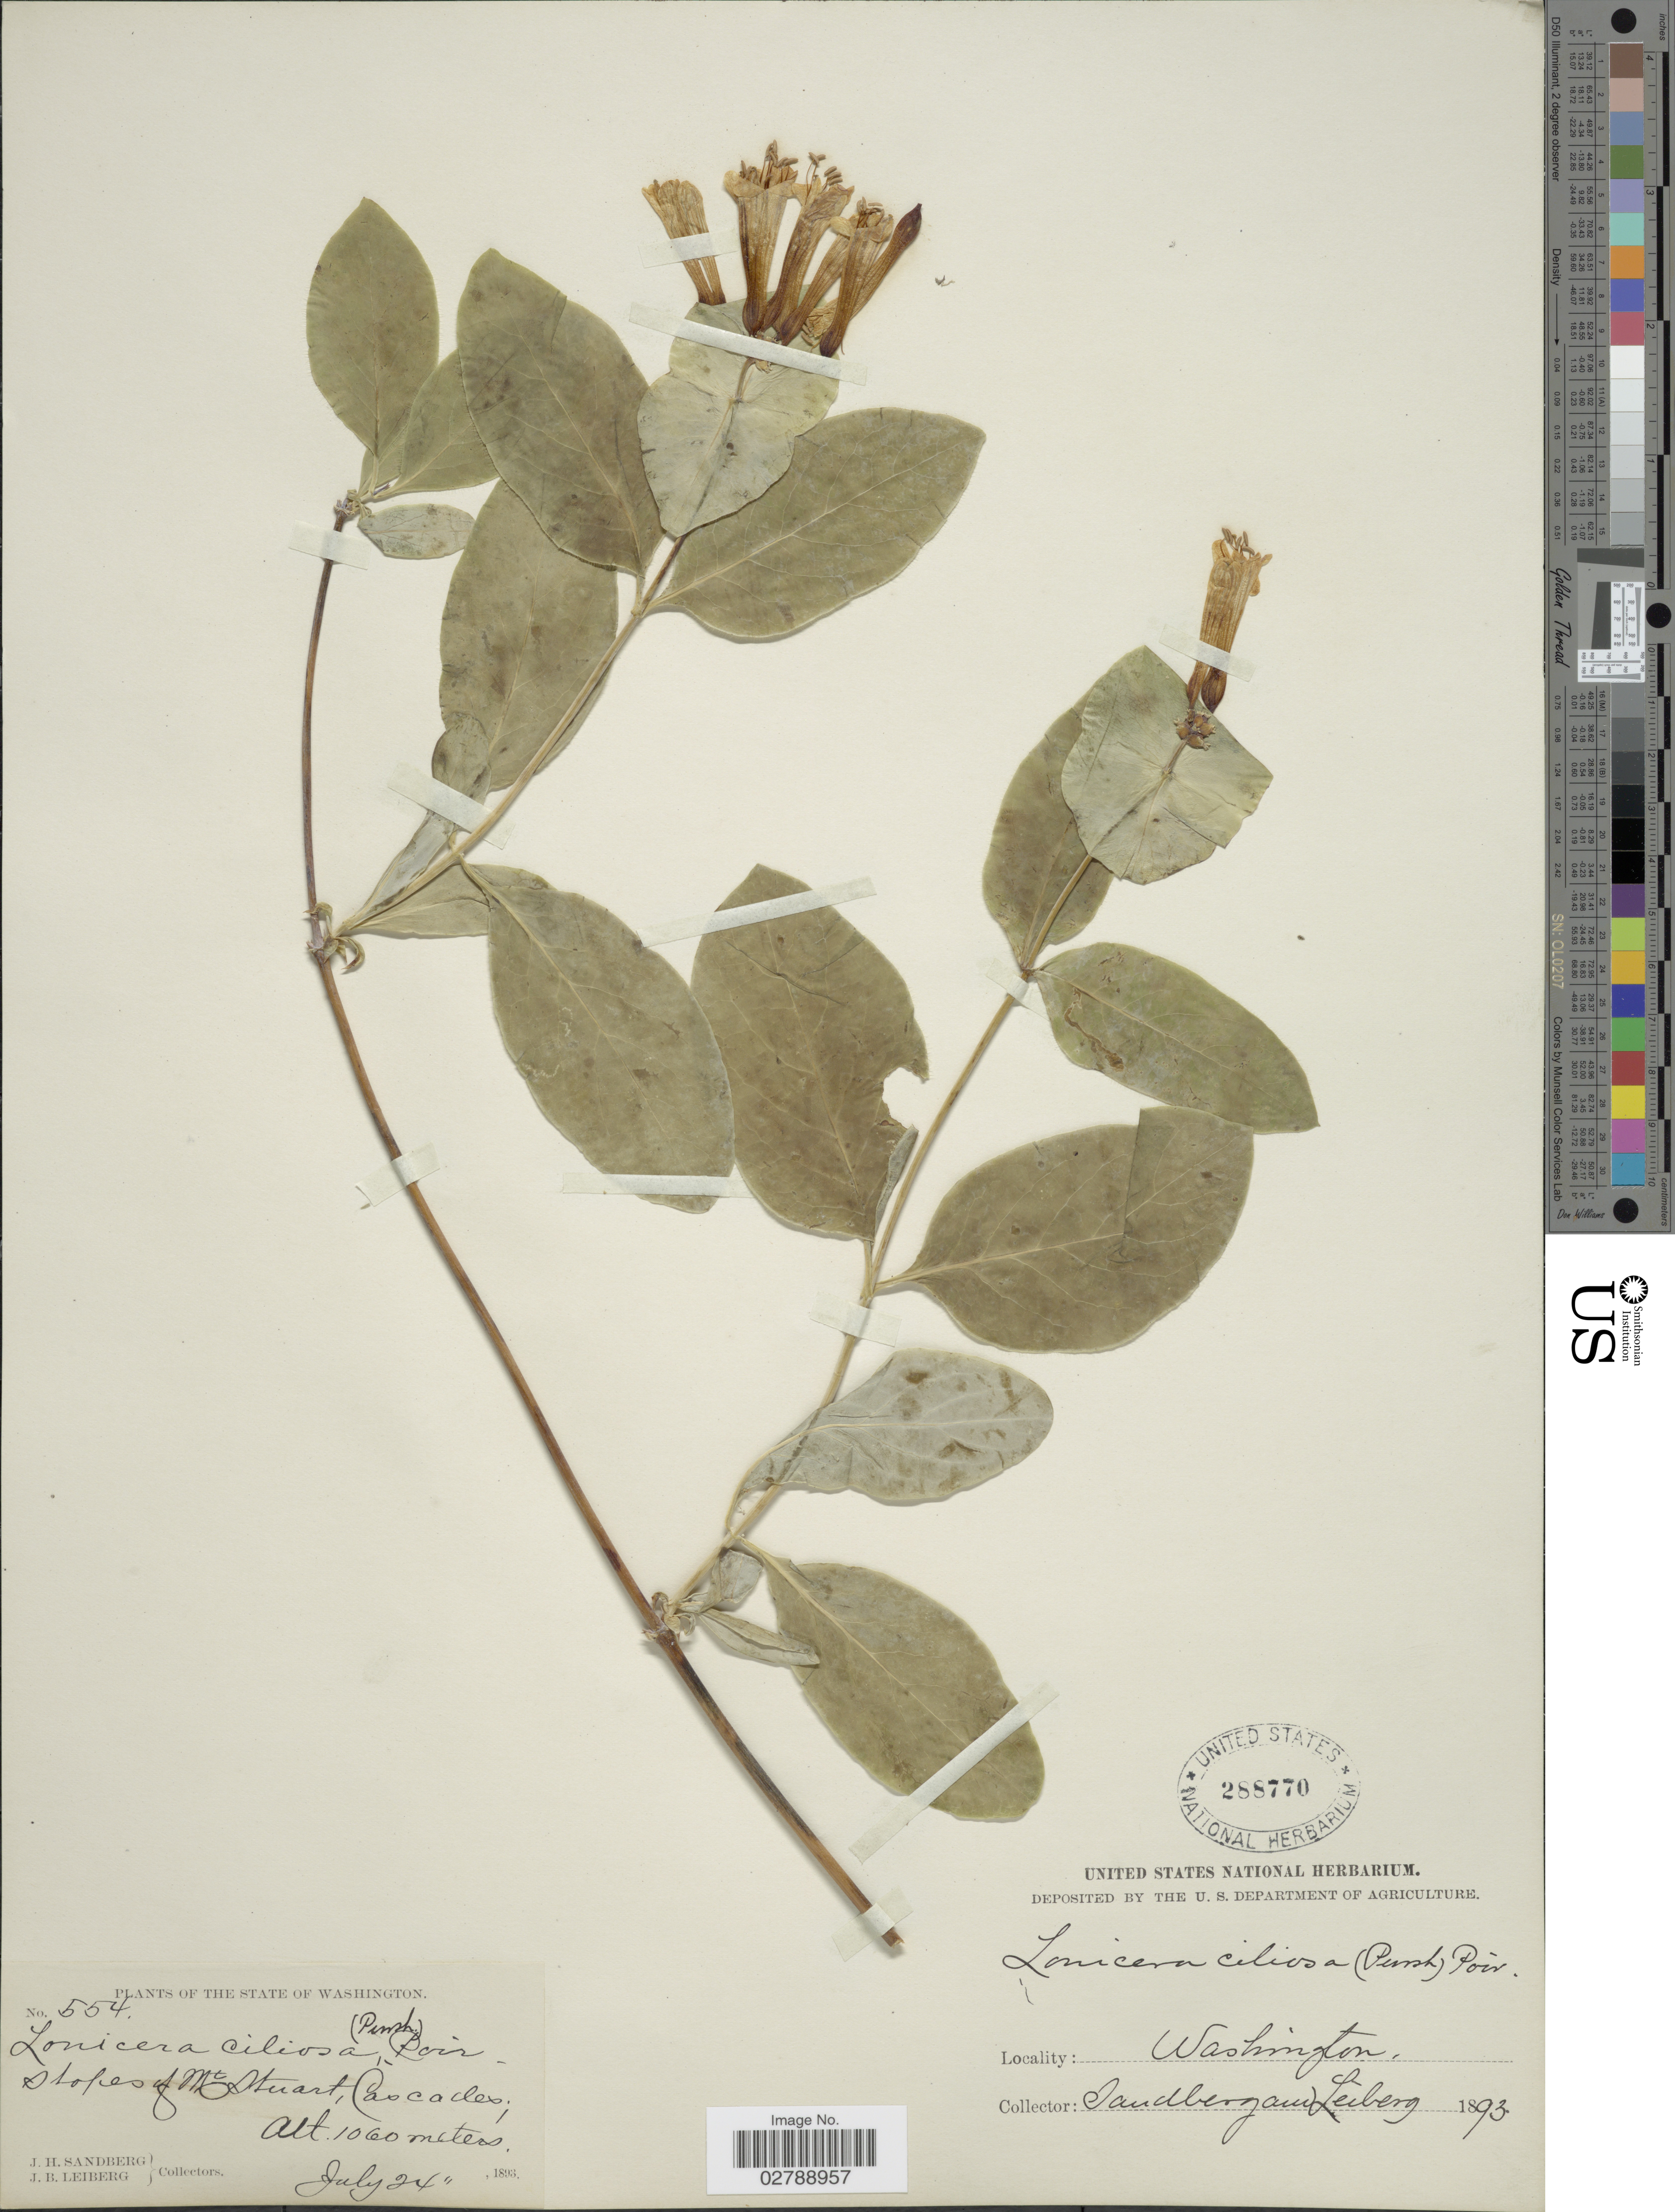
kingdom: Plantae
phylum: Tracheophyta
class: Magnoliopsida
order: Dipsacales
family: Caprifoliaceae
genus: Lonicera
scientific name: Lonicera ciliosa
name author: Poir.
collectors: J. H. Sandberg & J. B. Leiberg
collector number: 554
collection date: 1896-07-24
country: United States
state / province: Washington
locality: Slopes of Mt. Stuart. Cascades.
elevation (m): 1060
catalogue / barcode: US 288770